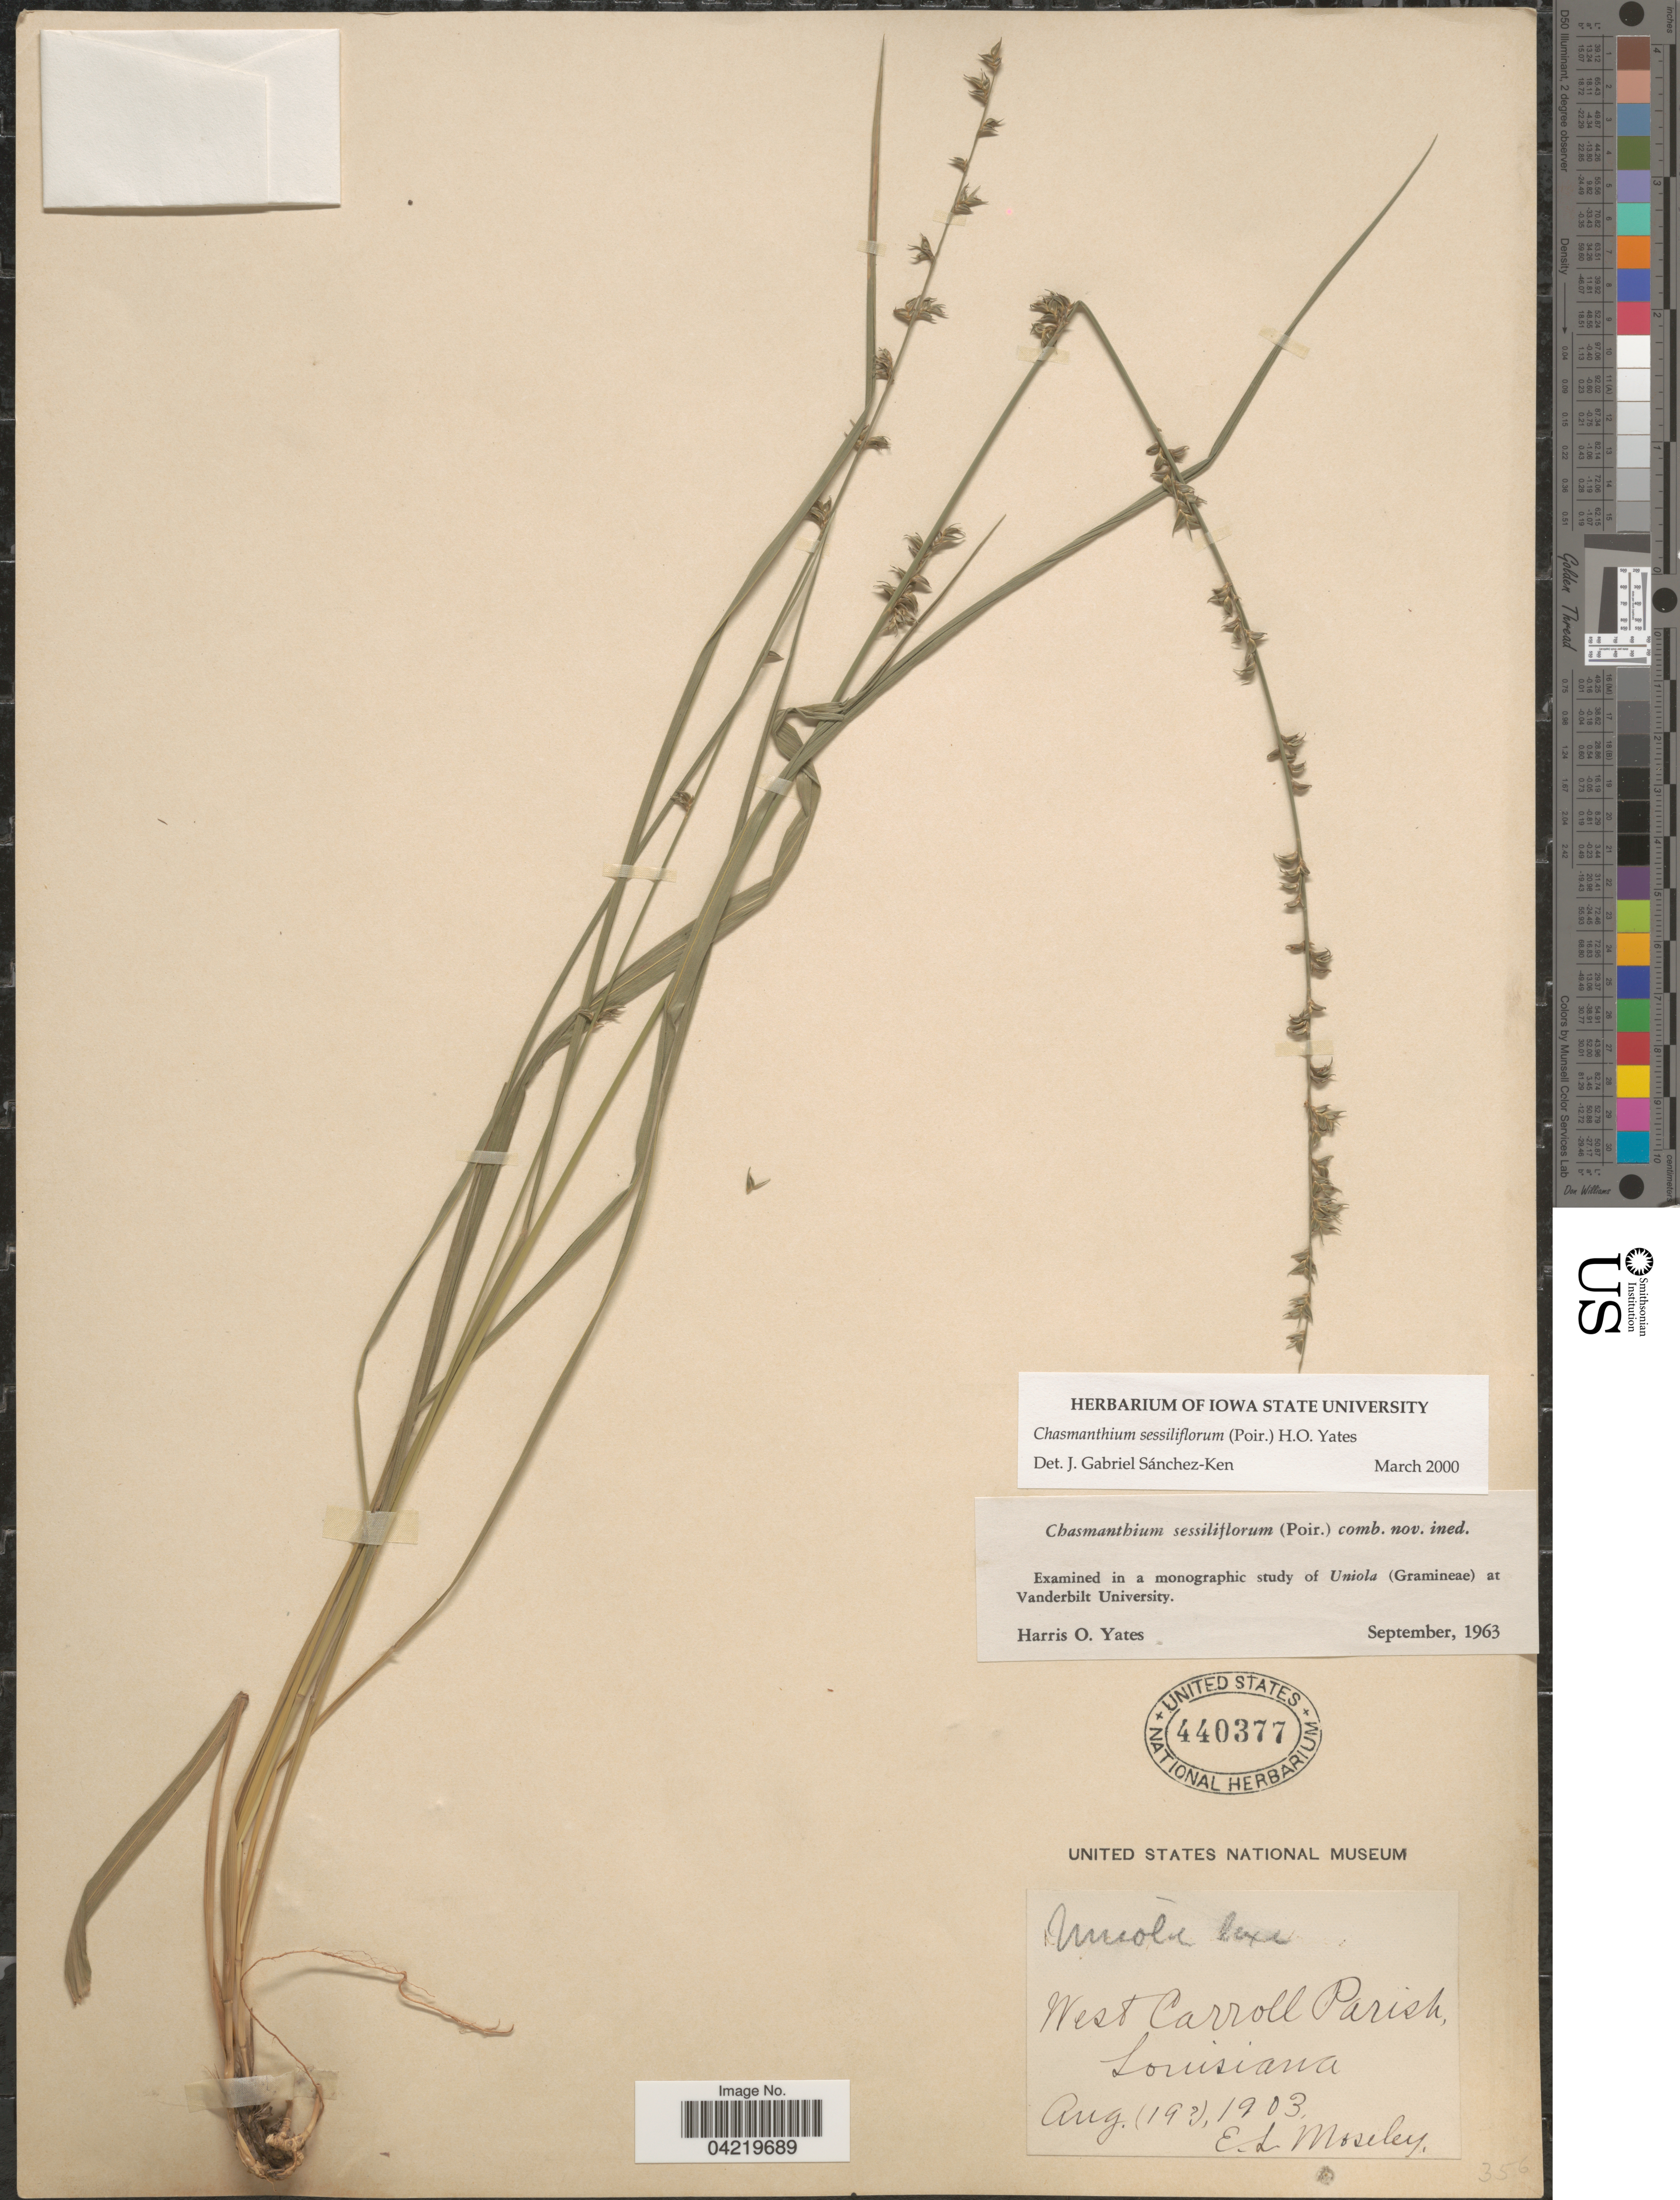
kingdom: Plantae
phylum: Tracheophyta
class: Liliopsida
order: Poales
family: Poaceae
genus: Chasmanthium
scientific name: Chasmanthium laxum subsp. sessiliflorum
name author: (L.) H.O. Yates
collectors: E. Moseley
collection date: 1903-08-19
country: United States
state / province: Louisiana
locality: West Carroll Parish.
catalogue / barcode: US 440377